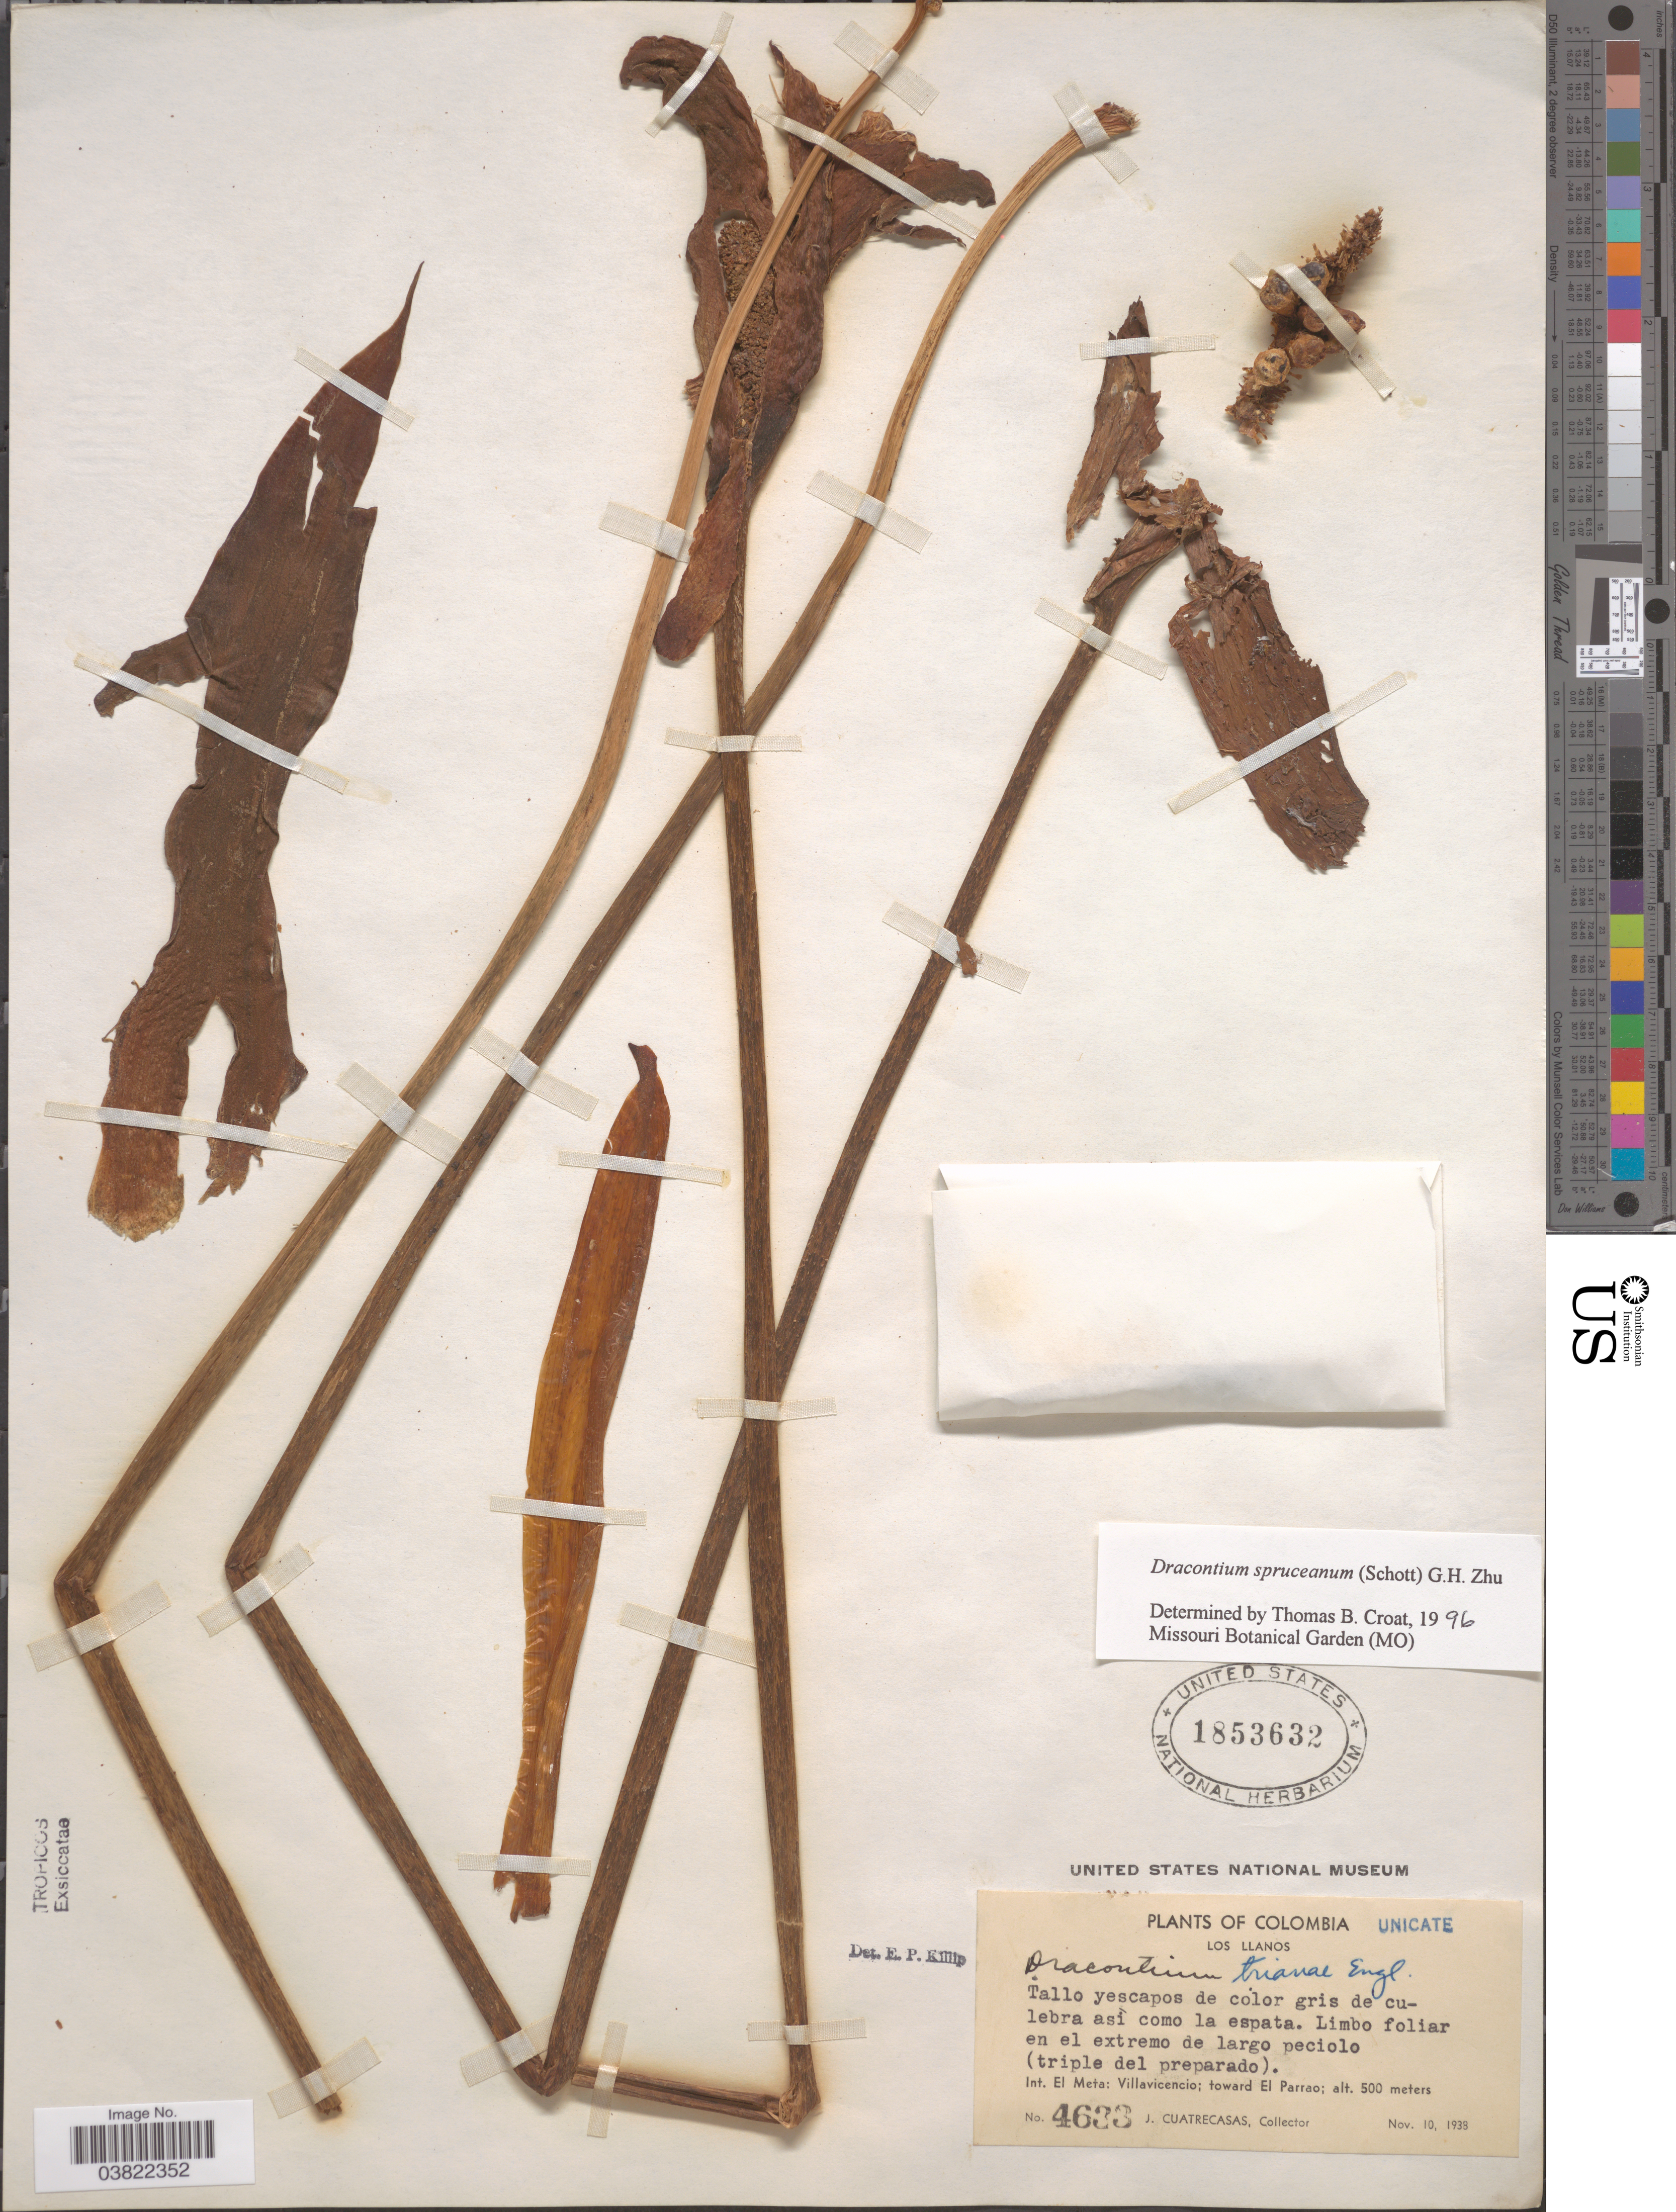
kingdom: Plantae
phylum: Tracheophyta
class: Liliopsida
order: Alismatales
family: Araceae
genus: Dracontium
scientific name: Dracontium spruceanum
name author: (Schott) G.H. Zhu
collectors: J. Cuatrecasas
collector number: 4633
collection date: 1938-11-10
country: Colombia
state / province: Meta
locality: Los Llanos. Int. El Meta: Villavicencio; toward El Parrao.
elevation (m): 500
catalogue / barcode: US 1853632